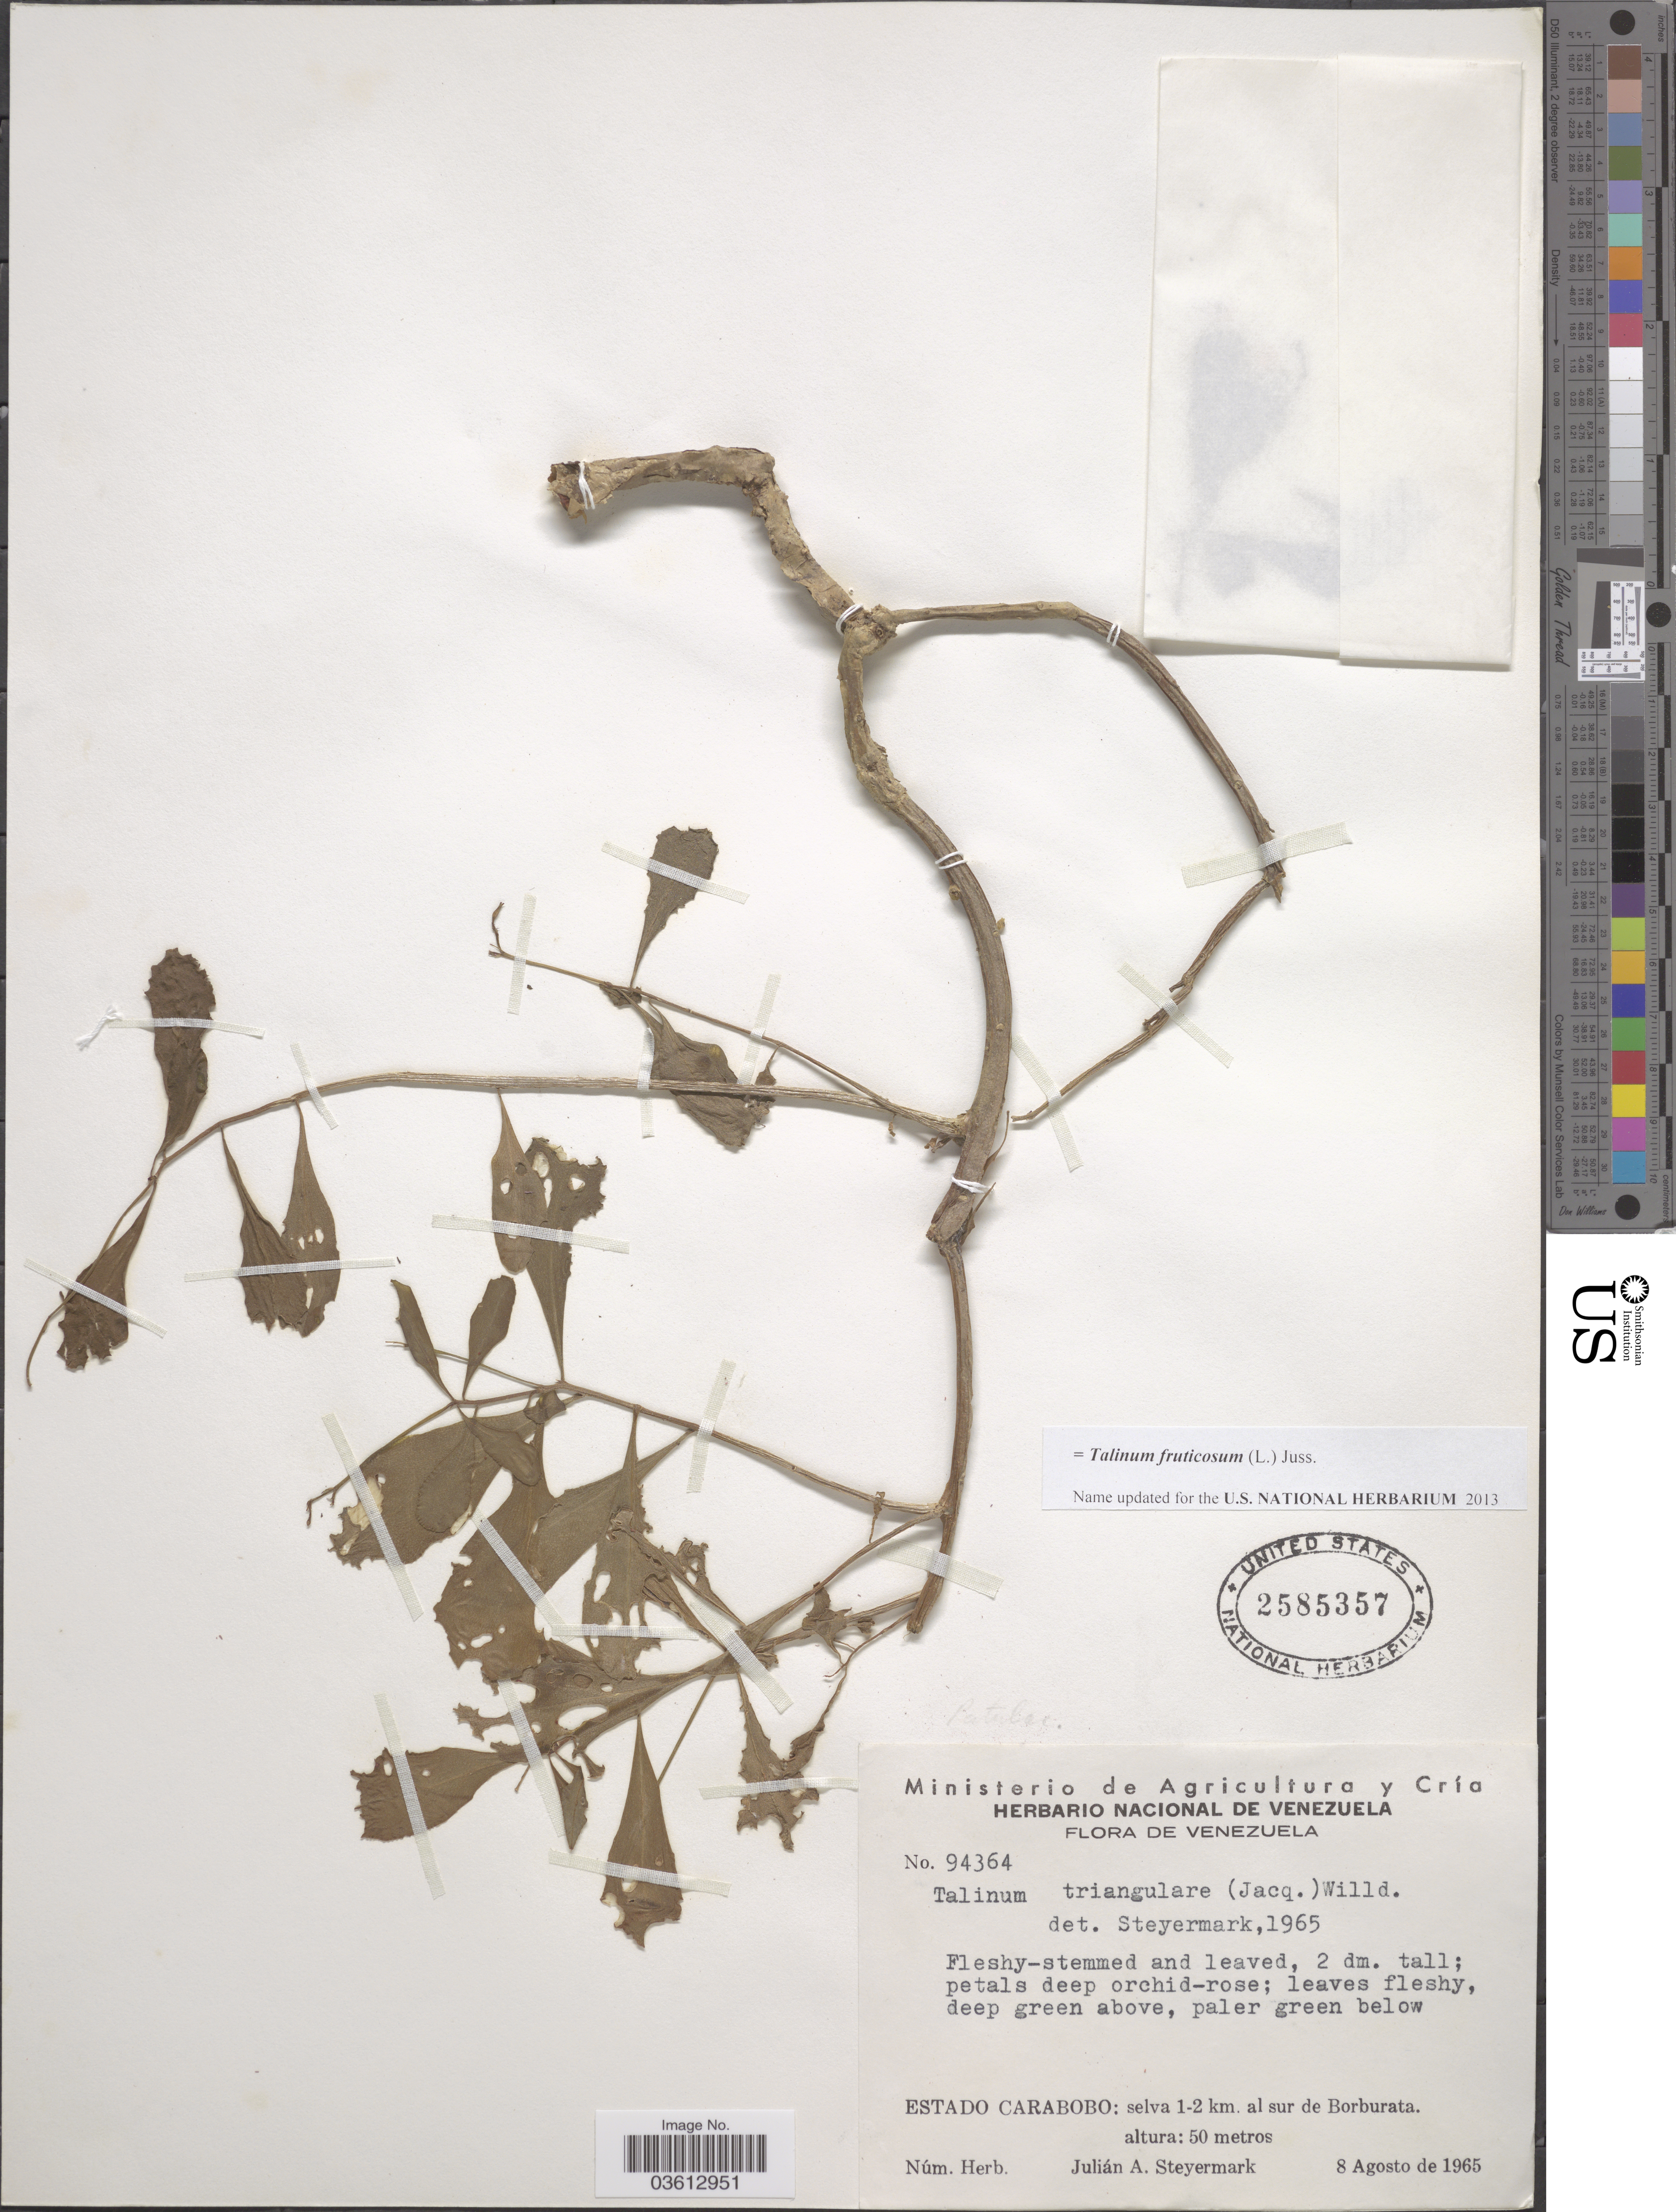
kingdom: Plantae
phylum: Tracheophyta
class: Magnoliopsida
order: Caryophyllales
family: Talinaceae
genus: Talinum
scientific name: Talinum fruticosum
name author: (L.) Juss.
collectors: J. Steyermark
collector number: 94364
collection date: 1965-08-08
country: Venezuela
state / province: Carabobo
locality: Selva 1-2 km. al sur de Borburata.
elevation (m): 50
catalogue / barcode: US 2585357